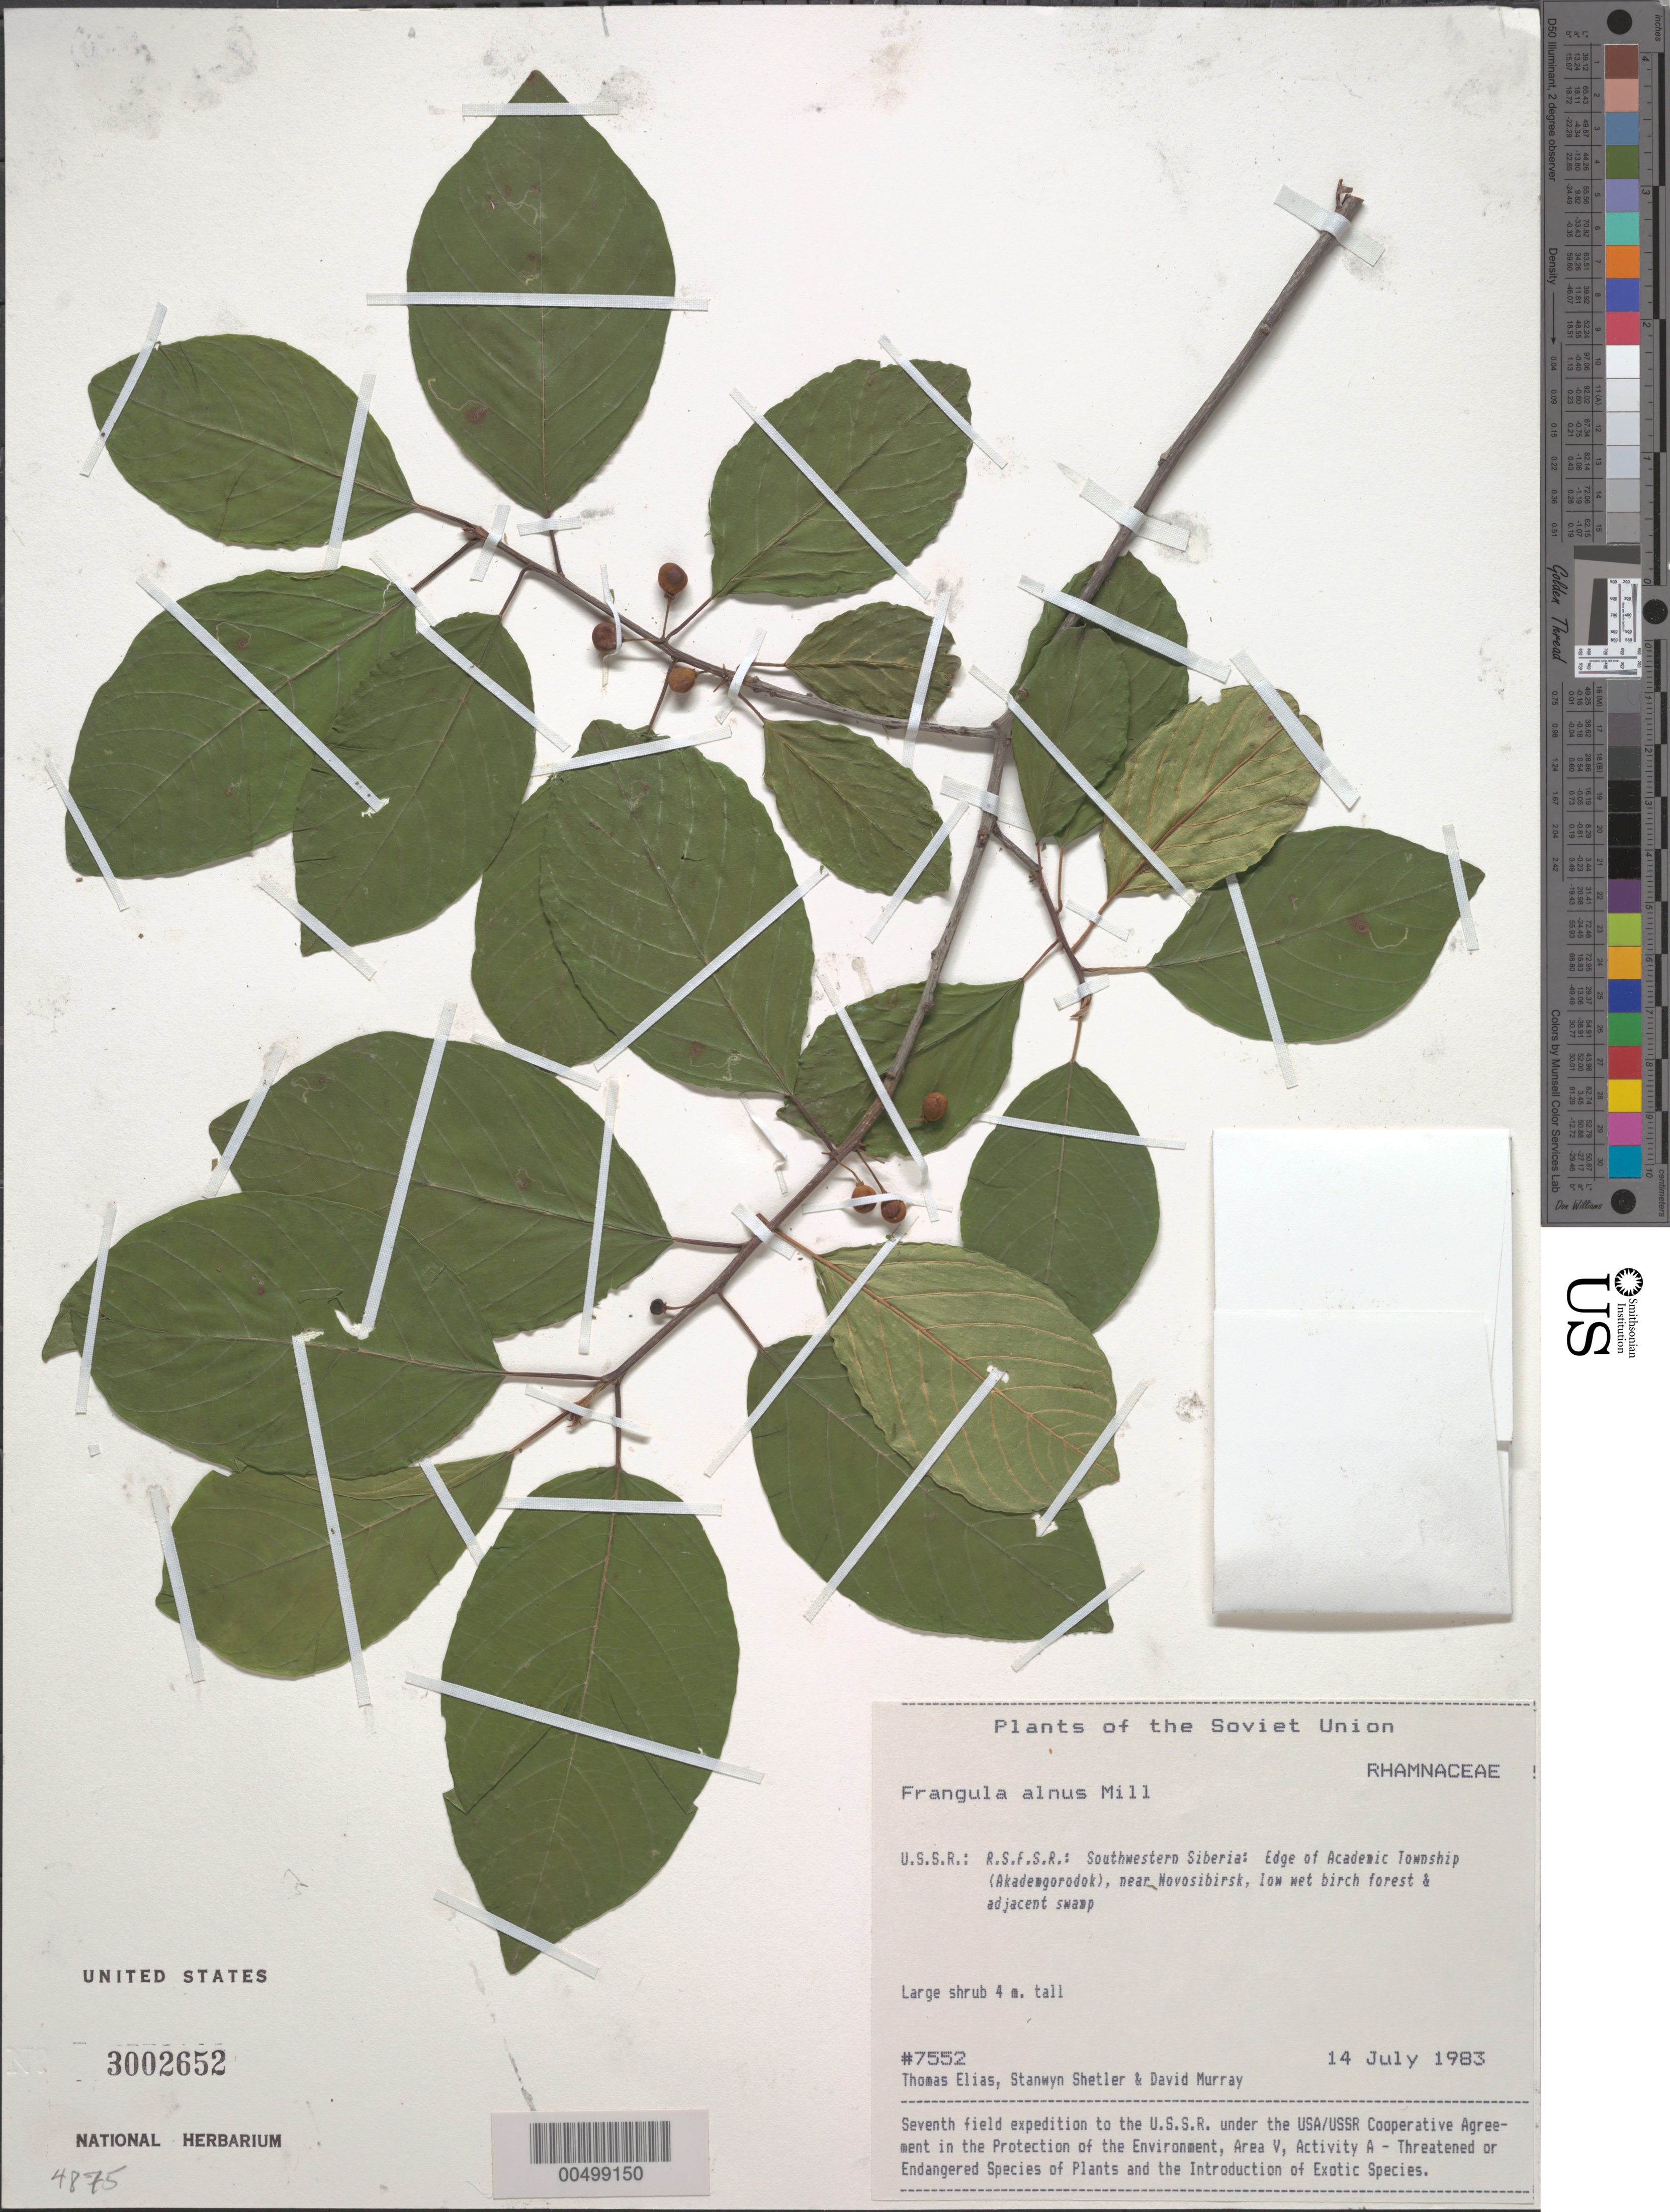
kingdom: Plantae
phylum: Tracheophyta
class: Magnoliopsida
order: Rosales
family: Rhamnaceae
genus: Frangula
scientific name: Frangula alnus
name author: Mill.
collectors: T. Elias, S. Shetler & D. F. Murray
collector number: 7552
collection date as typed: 14 Jul 1983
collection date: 1983-07-14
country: Russian Federation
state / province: Novosibirsk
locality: edge of Academic Township (Akademgodorok), near Novosibirsk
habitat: low wet birch forest and adjacent swamp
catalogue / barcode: US 3002652